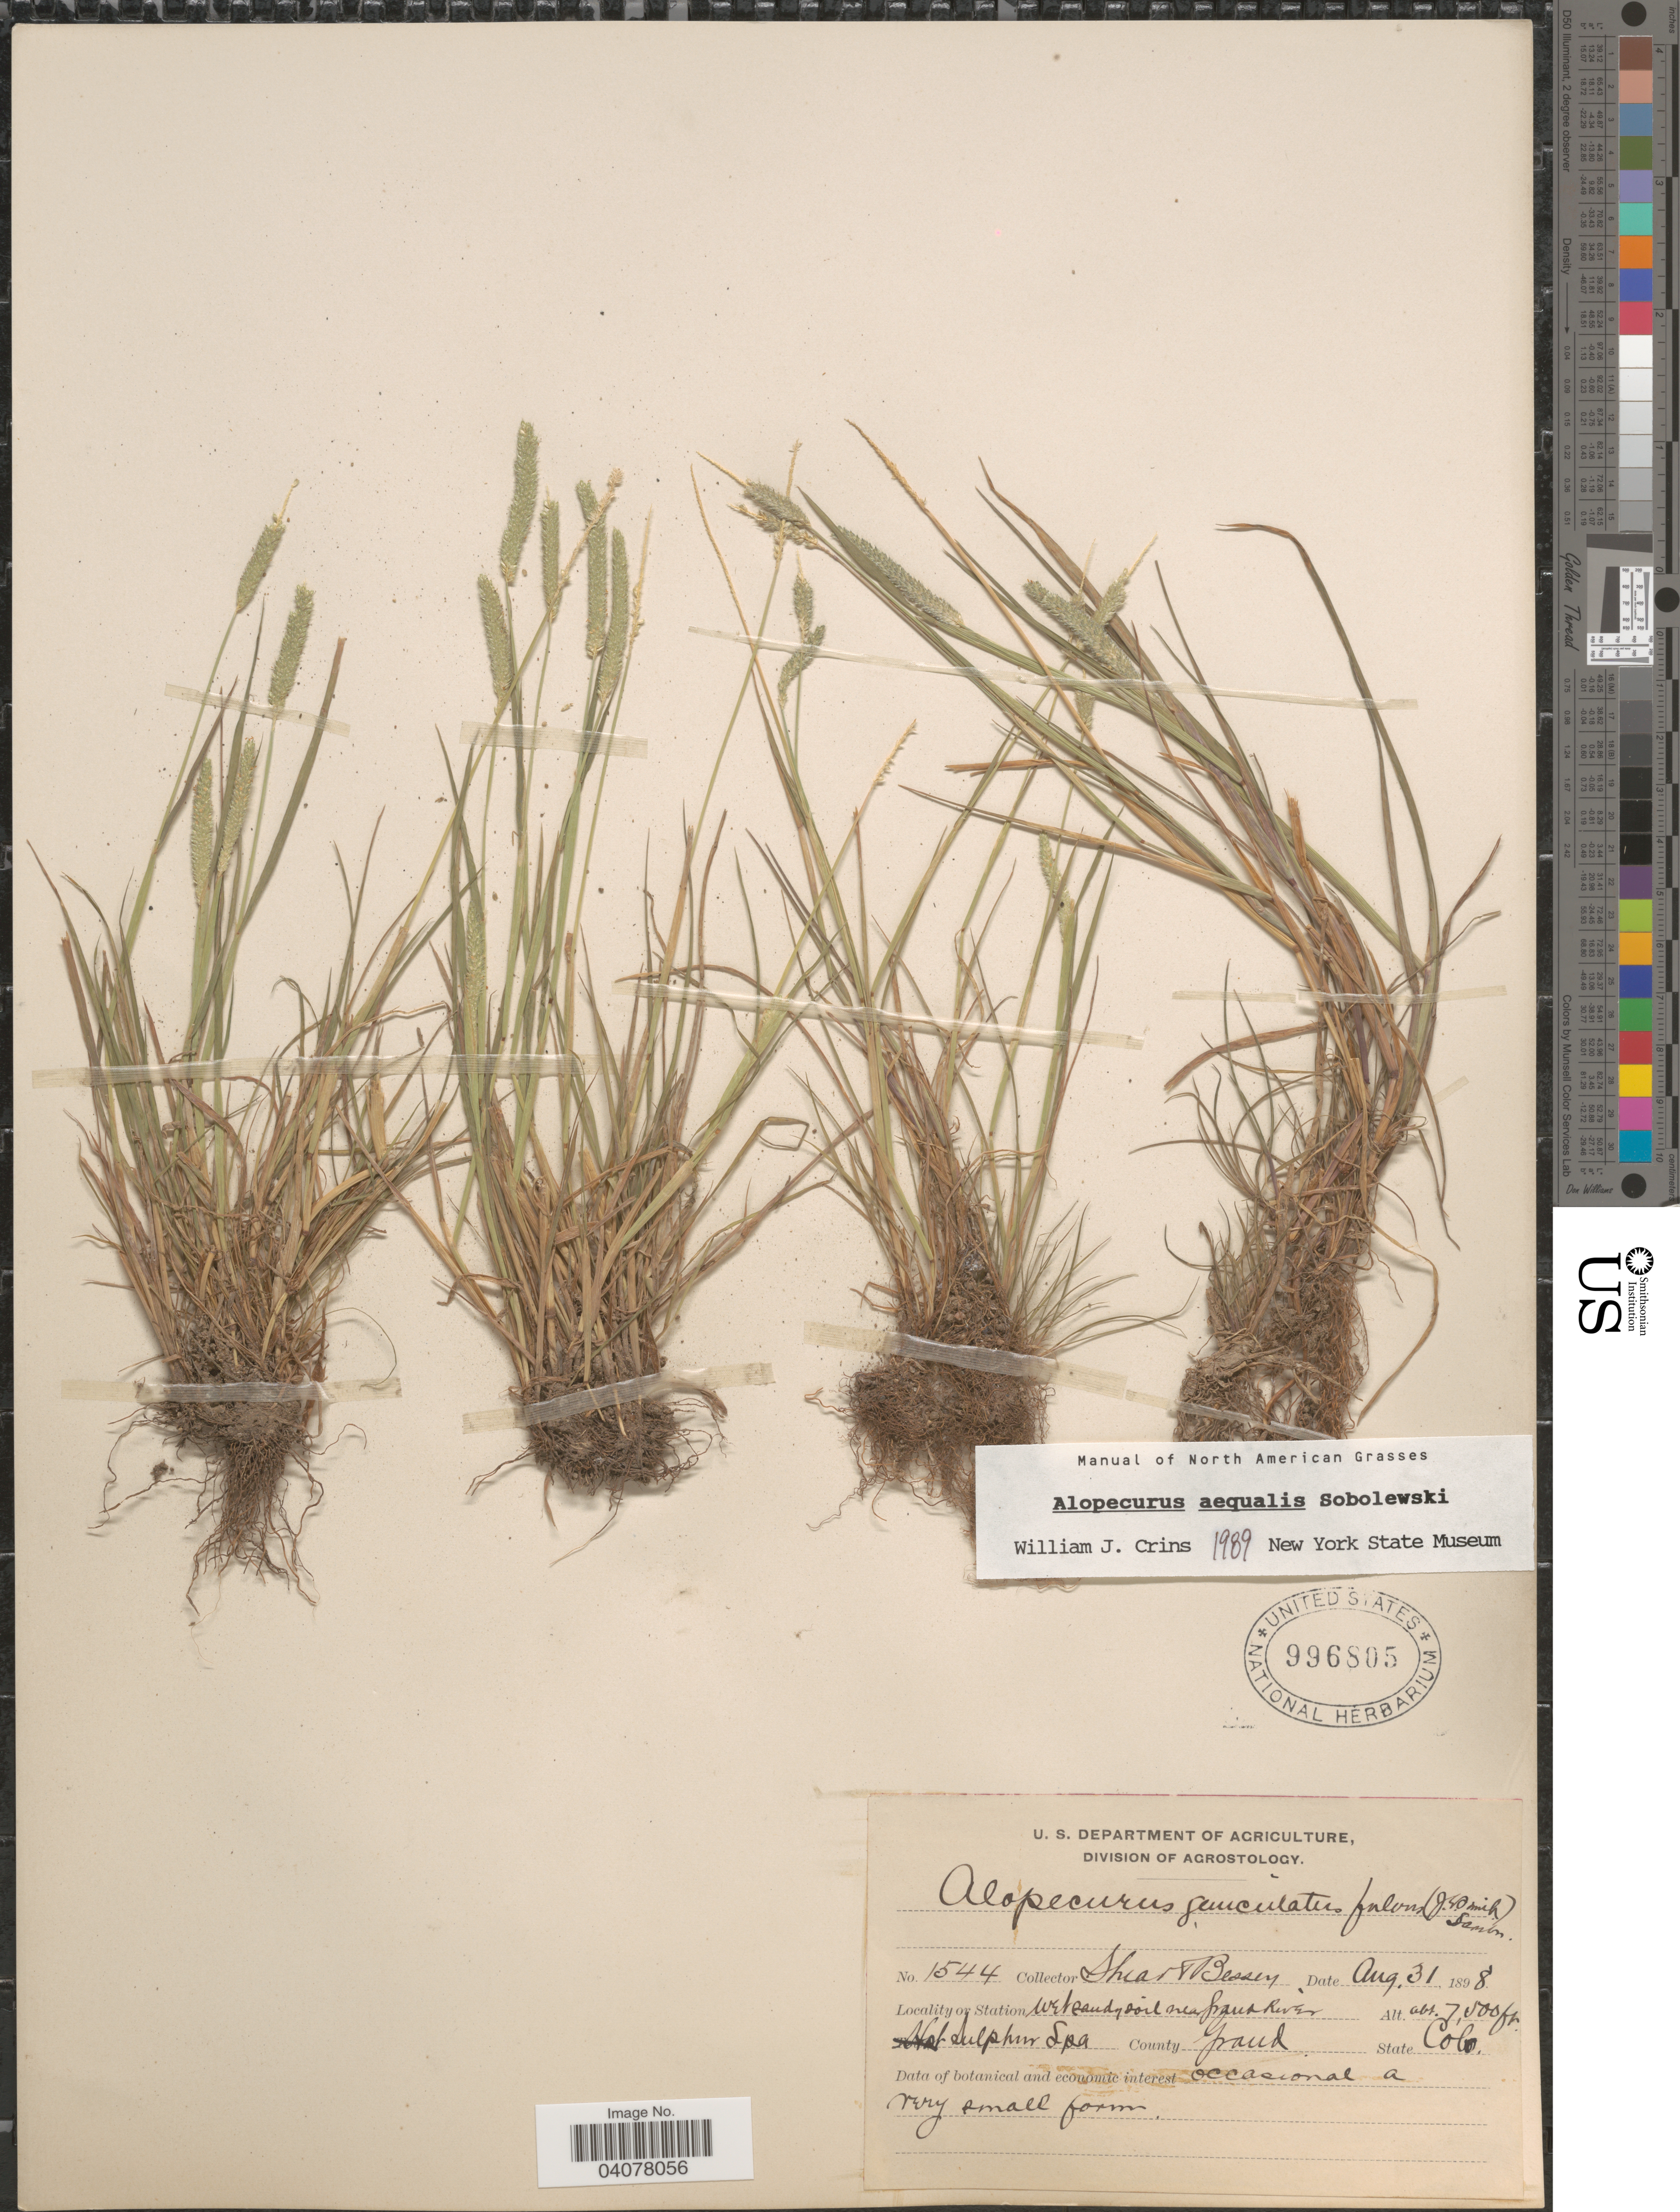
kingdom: Plantae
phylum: Tracheophyta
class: Liliopsida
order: Poales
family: Poaceae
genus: Alopecurus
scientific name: Alopecurus aequalis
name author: Sobol.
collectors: -- Shear & -. Bessey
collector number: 1544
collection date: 1898-08-31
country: United States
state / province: Colorado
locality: Wet sandy soil near Grant River. Hot Sulphur Spa. County Grand.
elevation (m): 2286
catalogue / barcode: US 996805